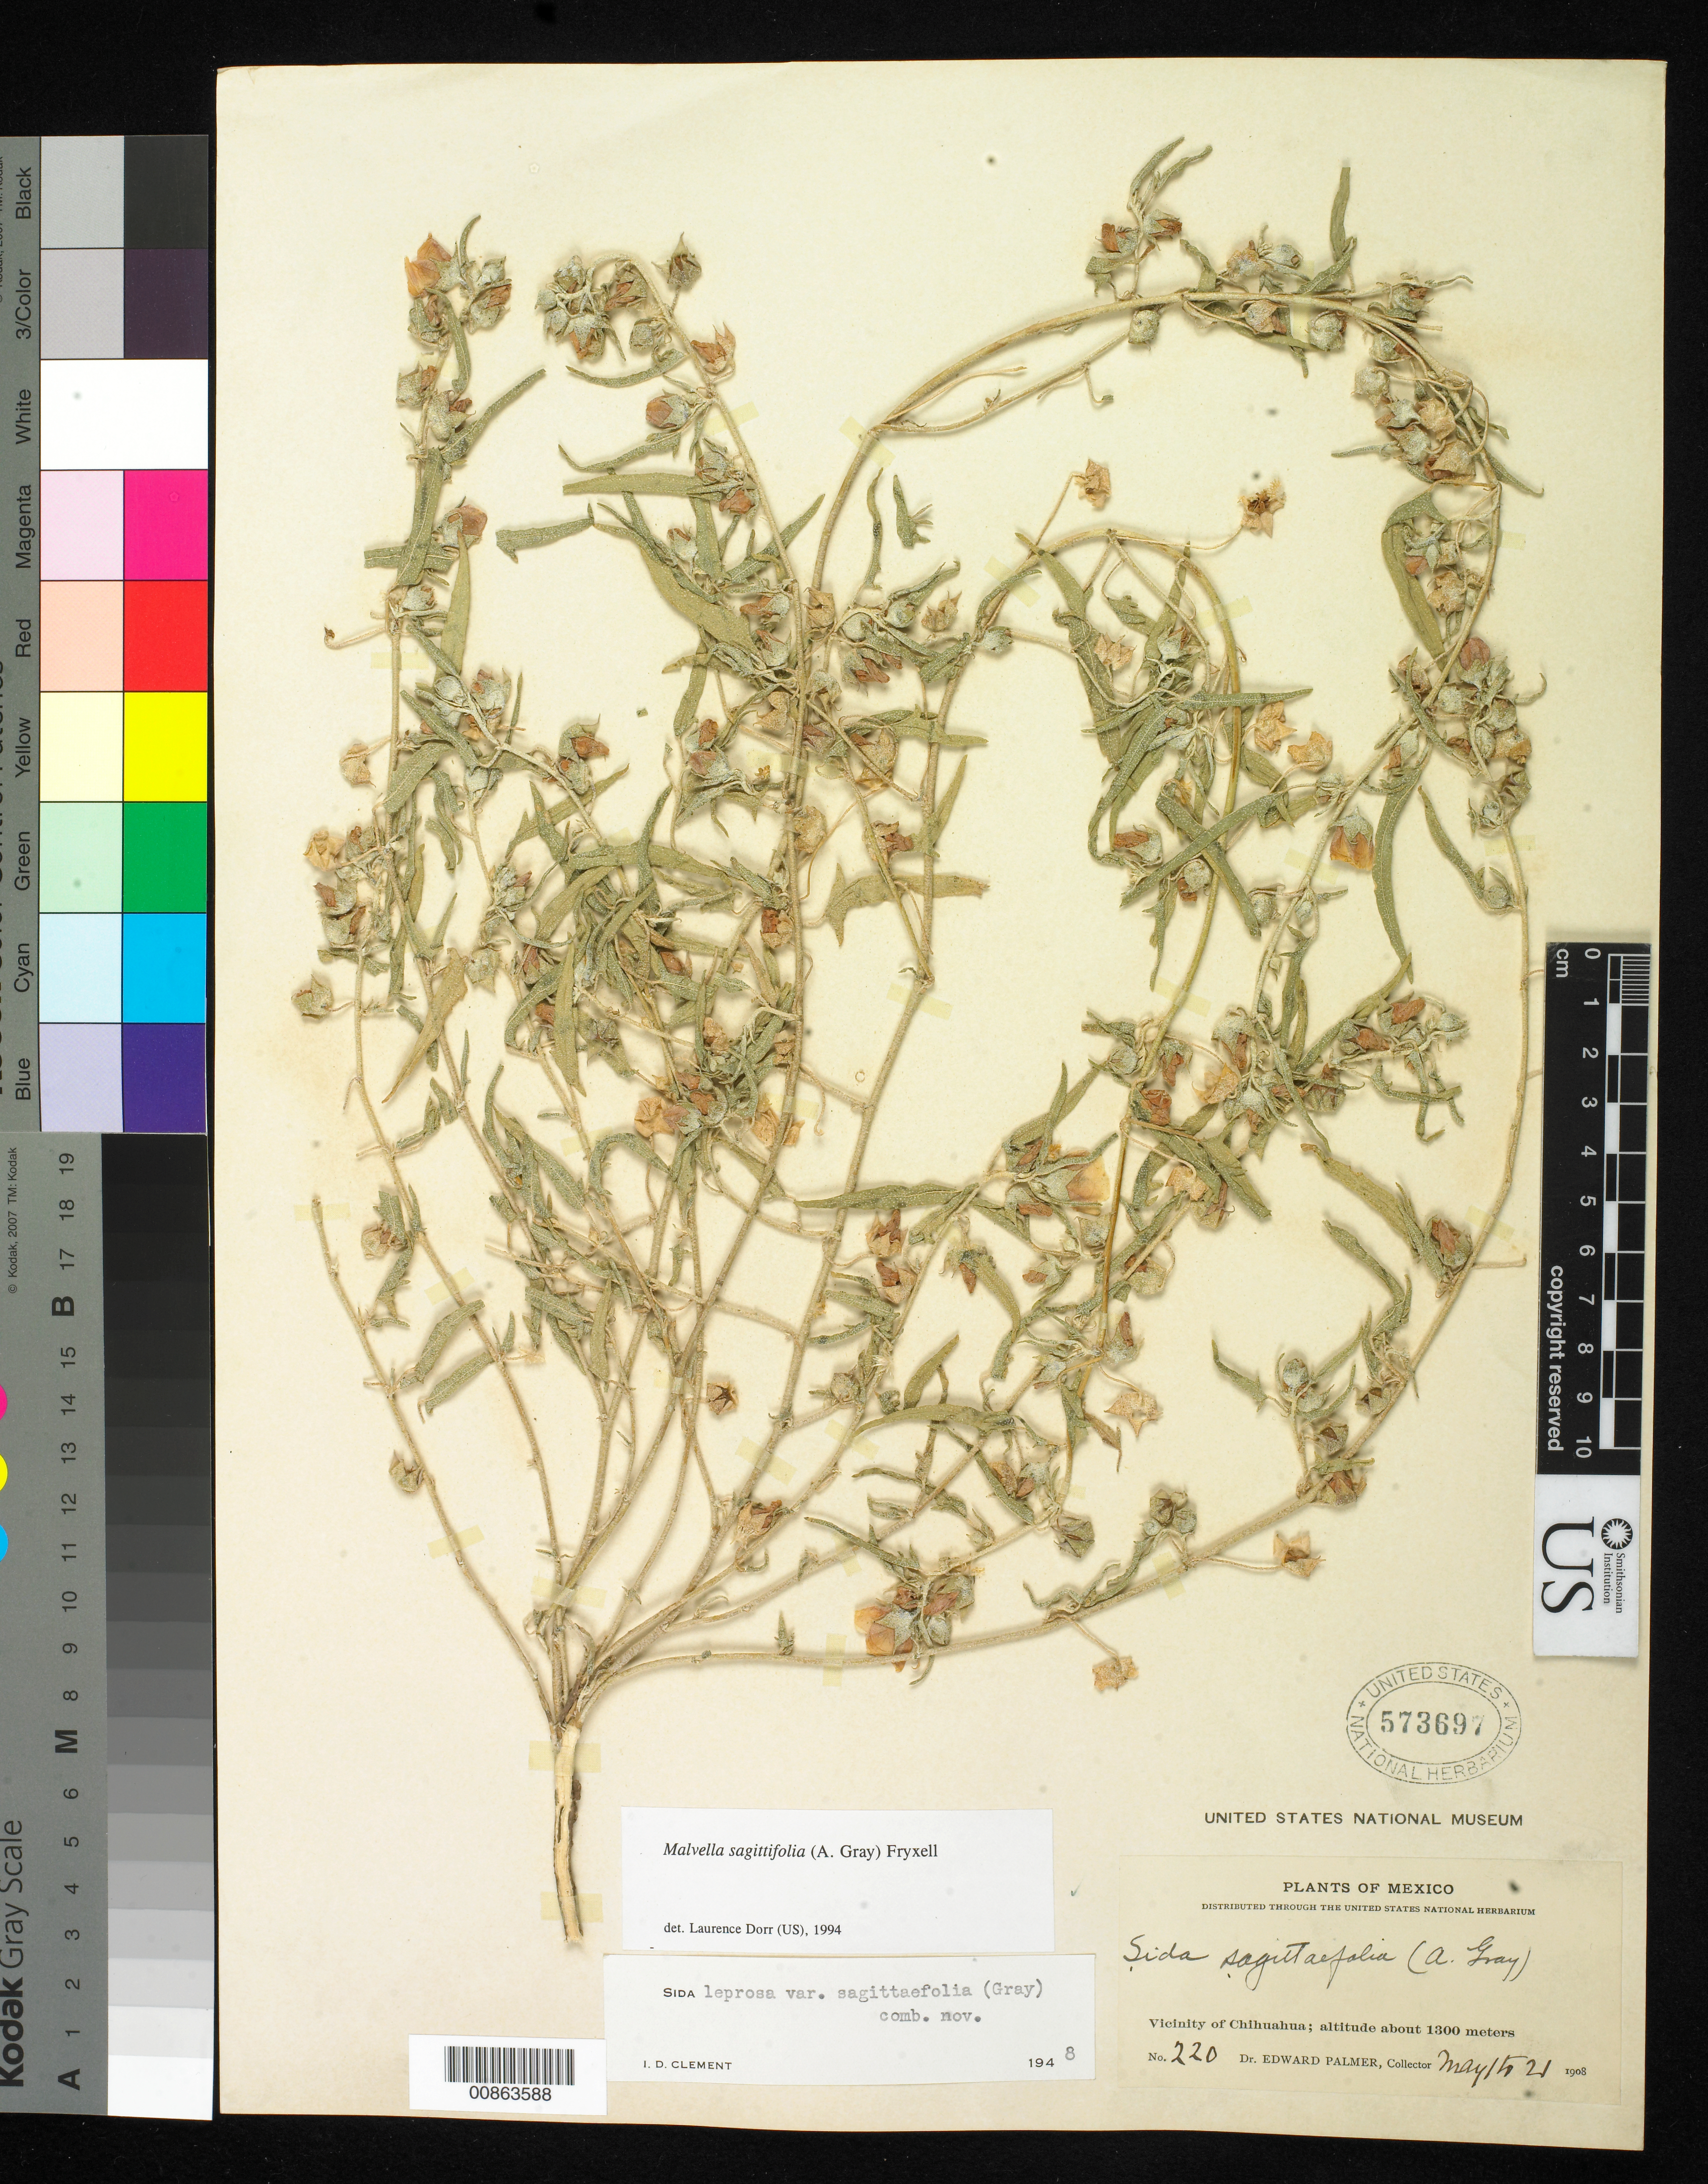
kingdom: Plantae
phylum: Tracheophyta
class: Magnoliopsida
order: Malvales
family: Malvaceae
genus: Malvella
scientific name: Malvella sagittifolia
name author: (A. Gray) Fryxell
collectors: E. Palmer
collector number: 220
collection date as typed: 01 May 1908 to 21 May 1908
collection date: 1908-05-01/1908-05-21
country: Mexico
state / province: Chihuahua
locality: Vicinity of Chihuahua.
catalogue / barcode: US 573697